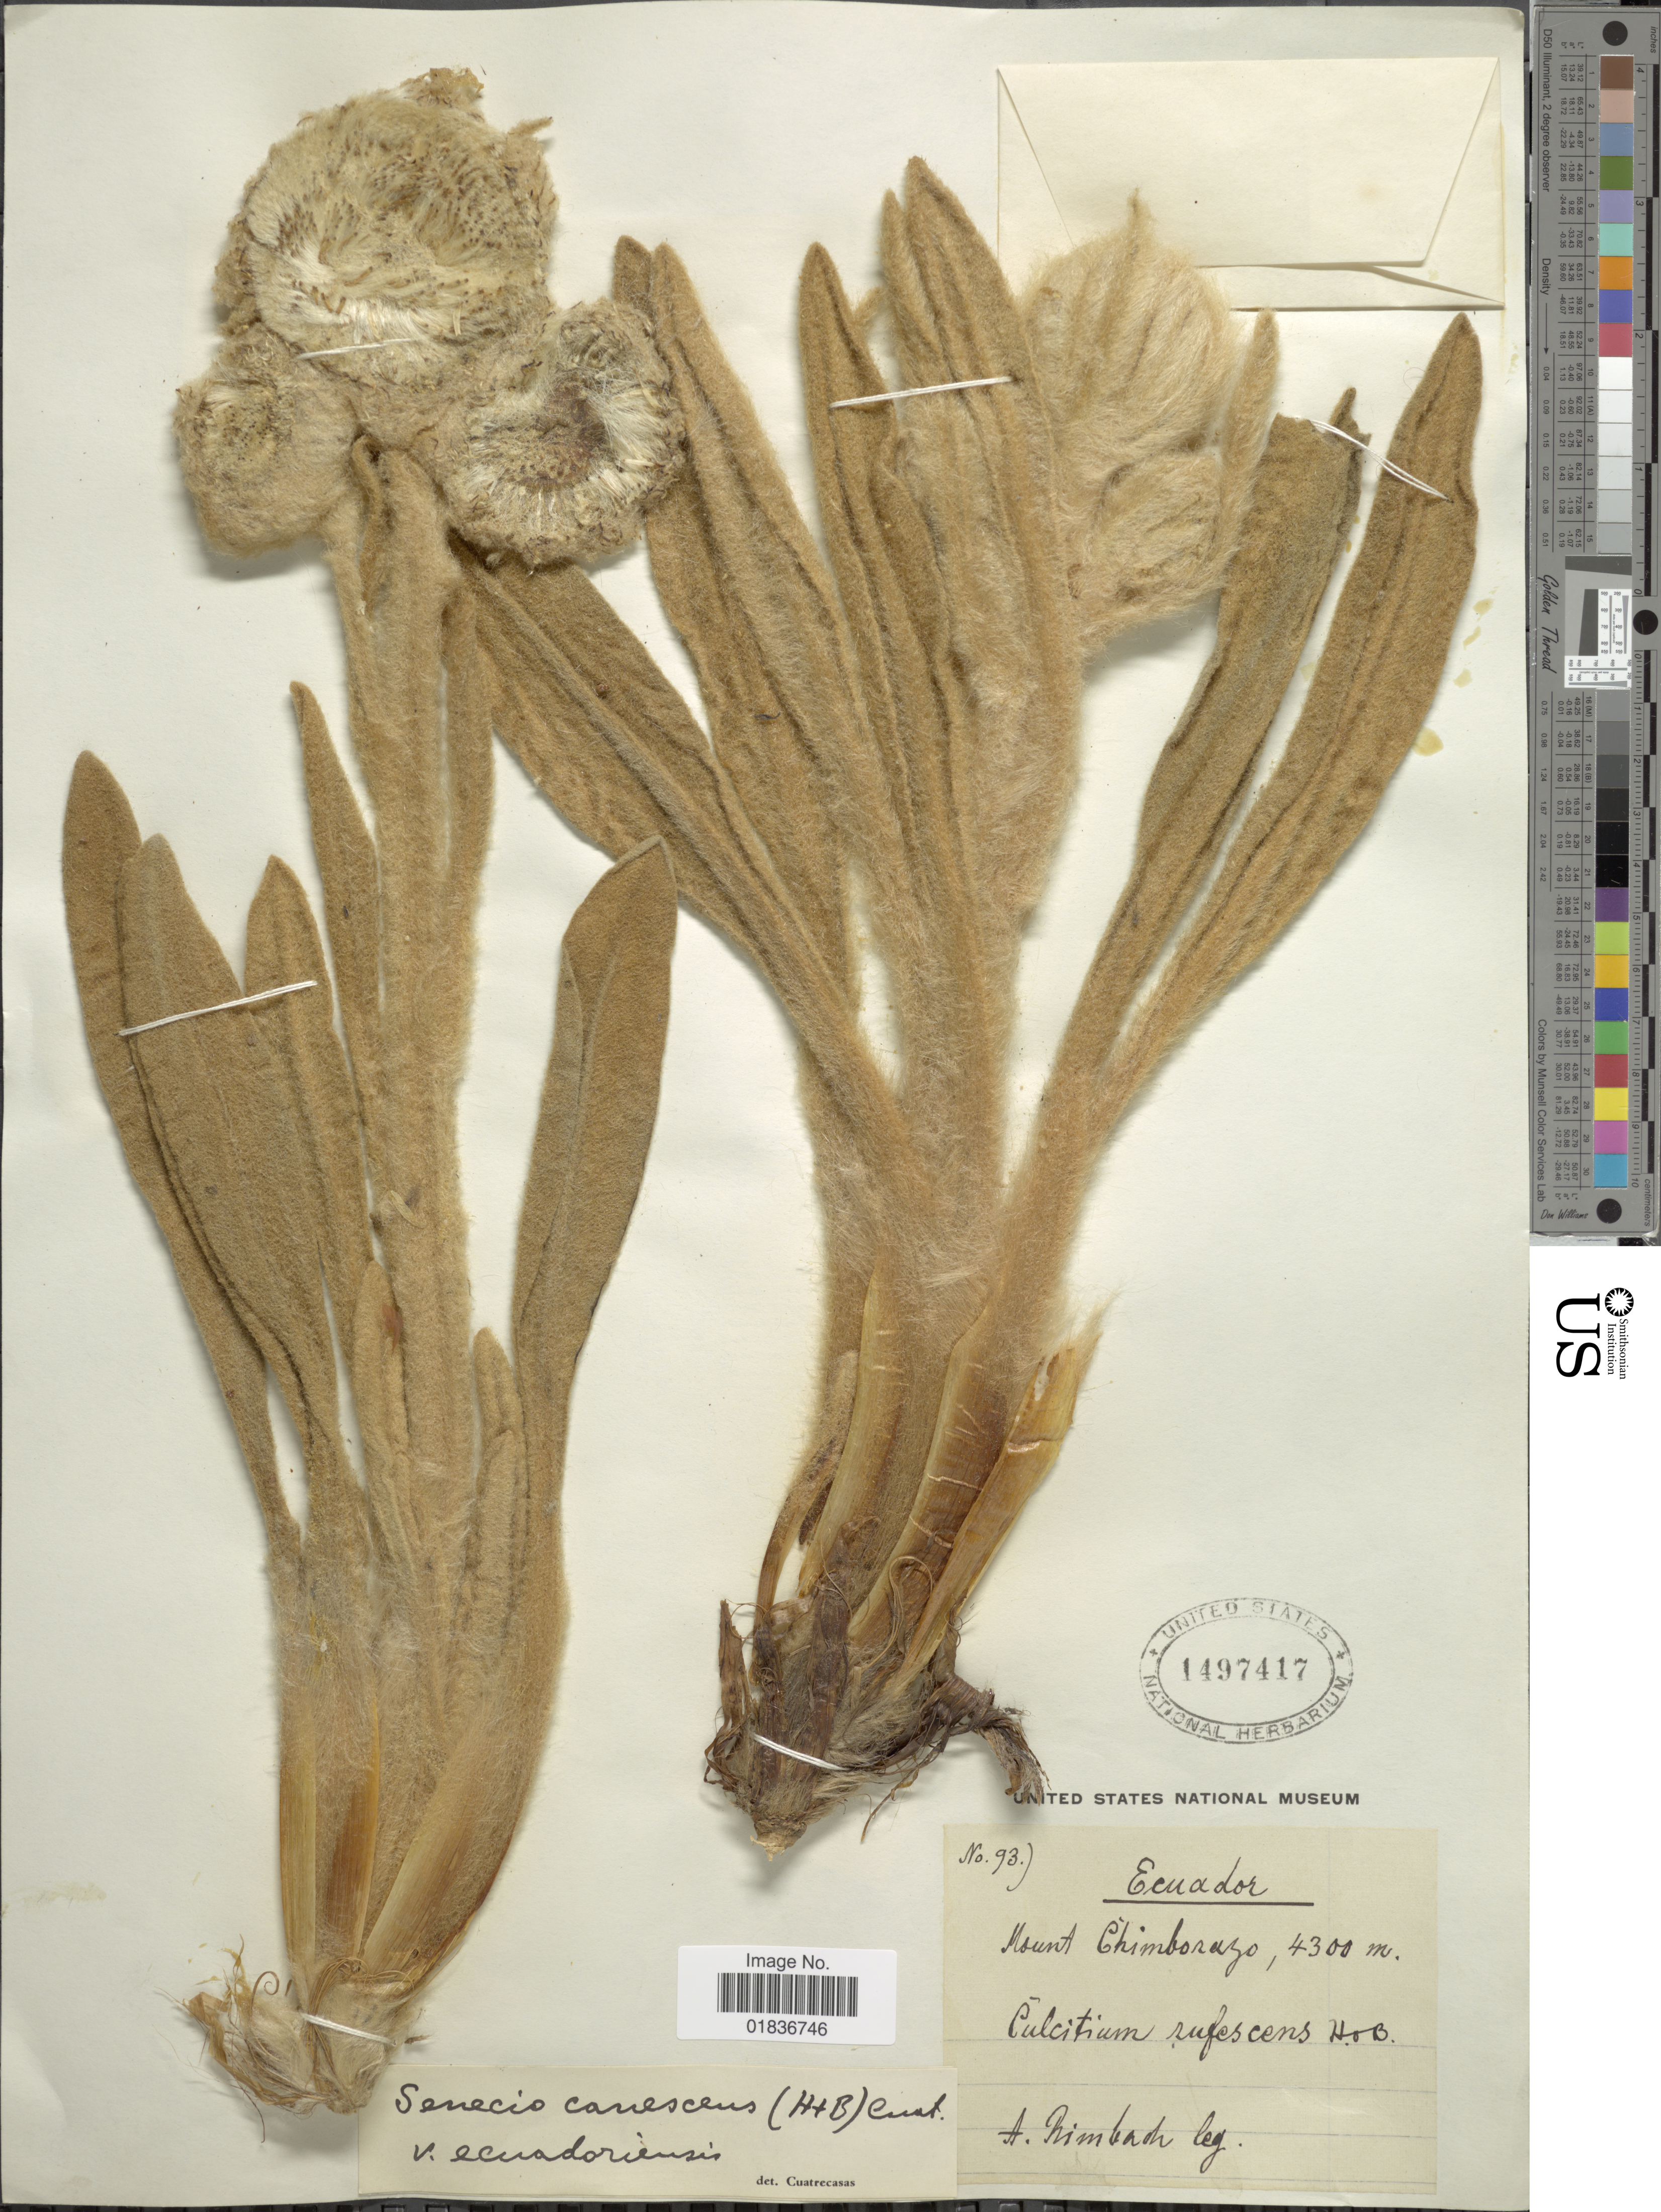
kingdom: Plantae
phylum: Tracheophyta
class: Magnoliopsida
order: Asterales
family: Asteraceae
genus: Senecio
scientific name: Senecio canescens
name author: (Bonpl.) Cuatrec.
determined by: Salomon, Luciana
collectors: A. Rimbach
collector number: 93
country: Ecuador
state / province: Chimborazo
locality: Mount Chimborazo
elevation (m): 4300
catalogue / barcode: US 1497417